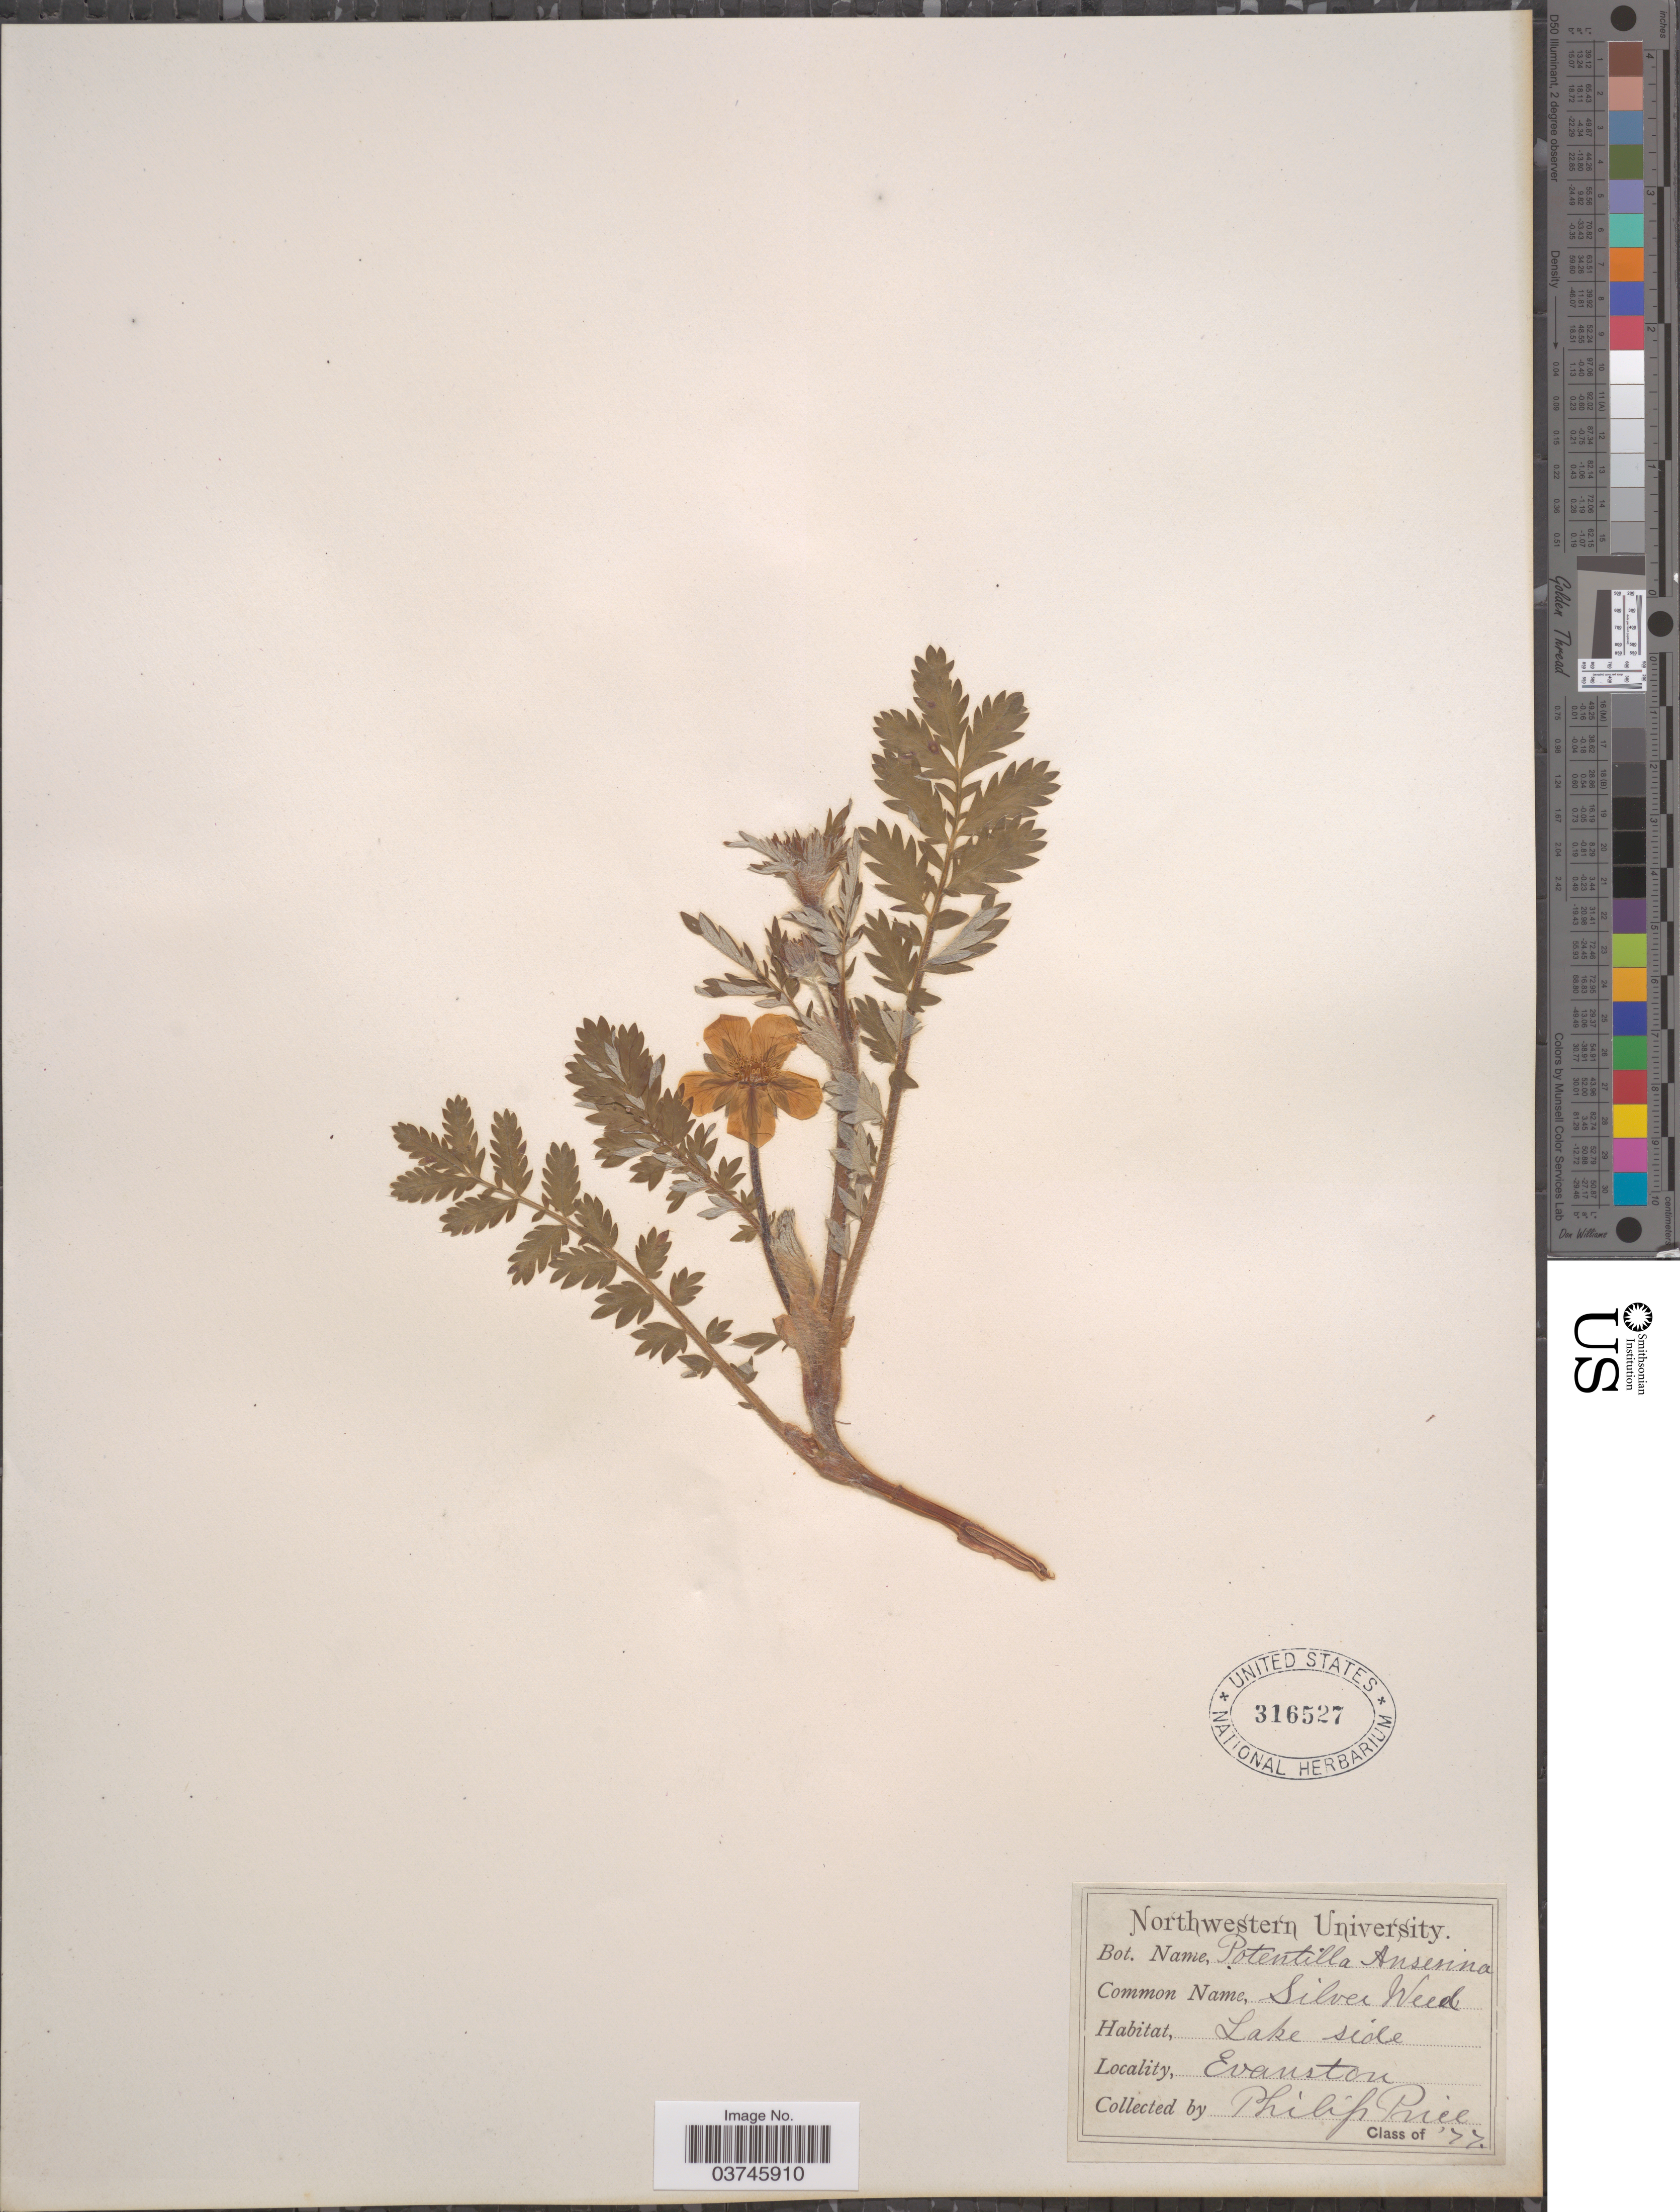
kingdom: Plantae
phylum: Tracheophyta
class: Magnoliopsida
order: Rosales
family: Rosaceae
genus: Argentina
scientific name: Argentina anserina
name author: (L.) Rydb.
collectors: P. Price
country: United States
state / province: Illinois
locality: Lake side. Evanston.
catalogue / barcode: US 316527